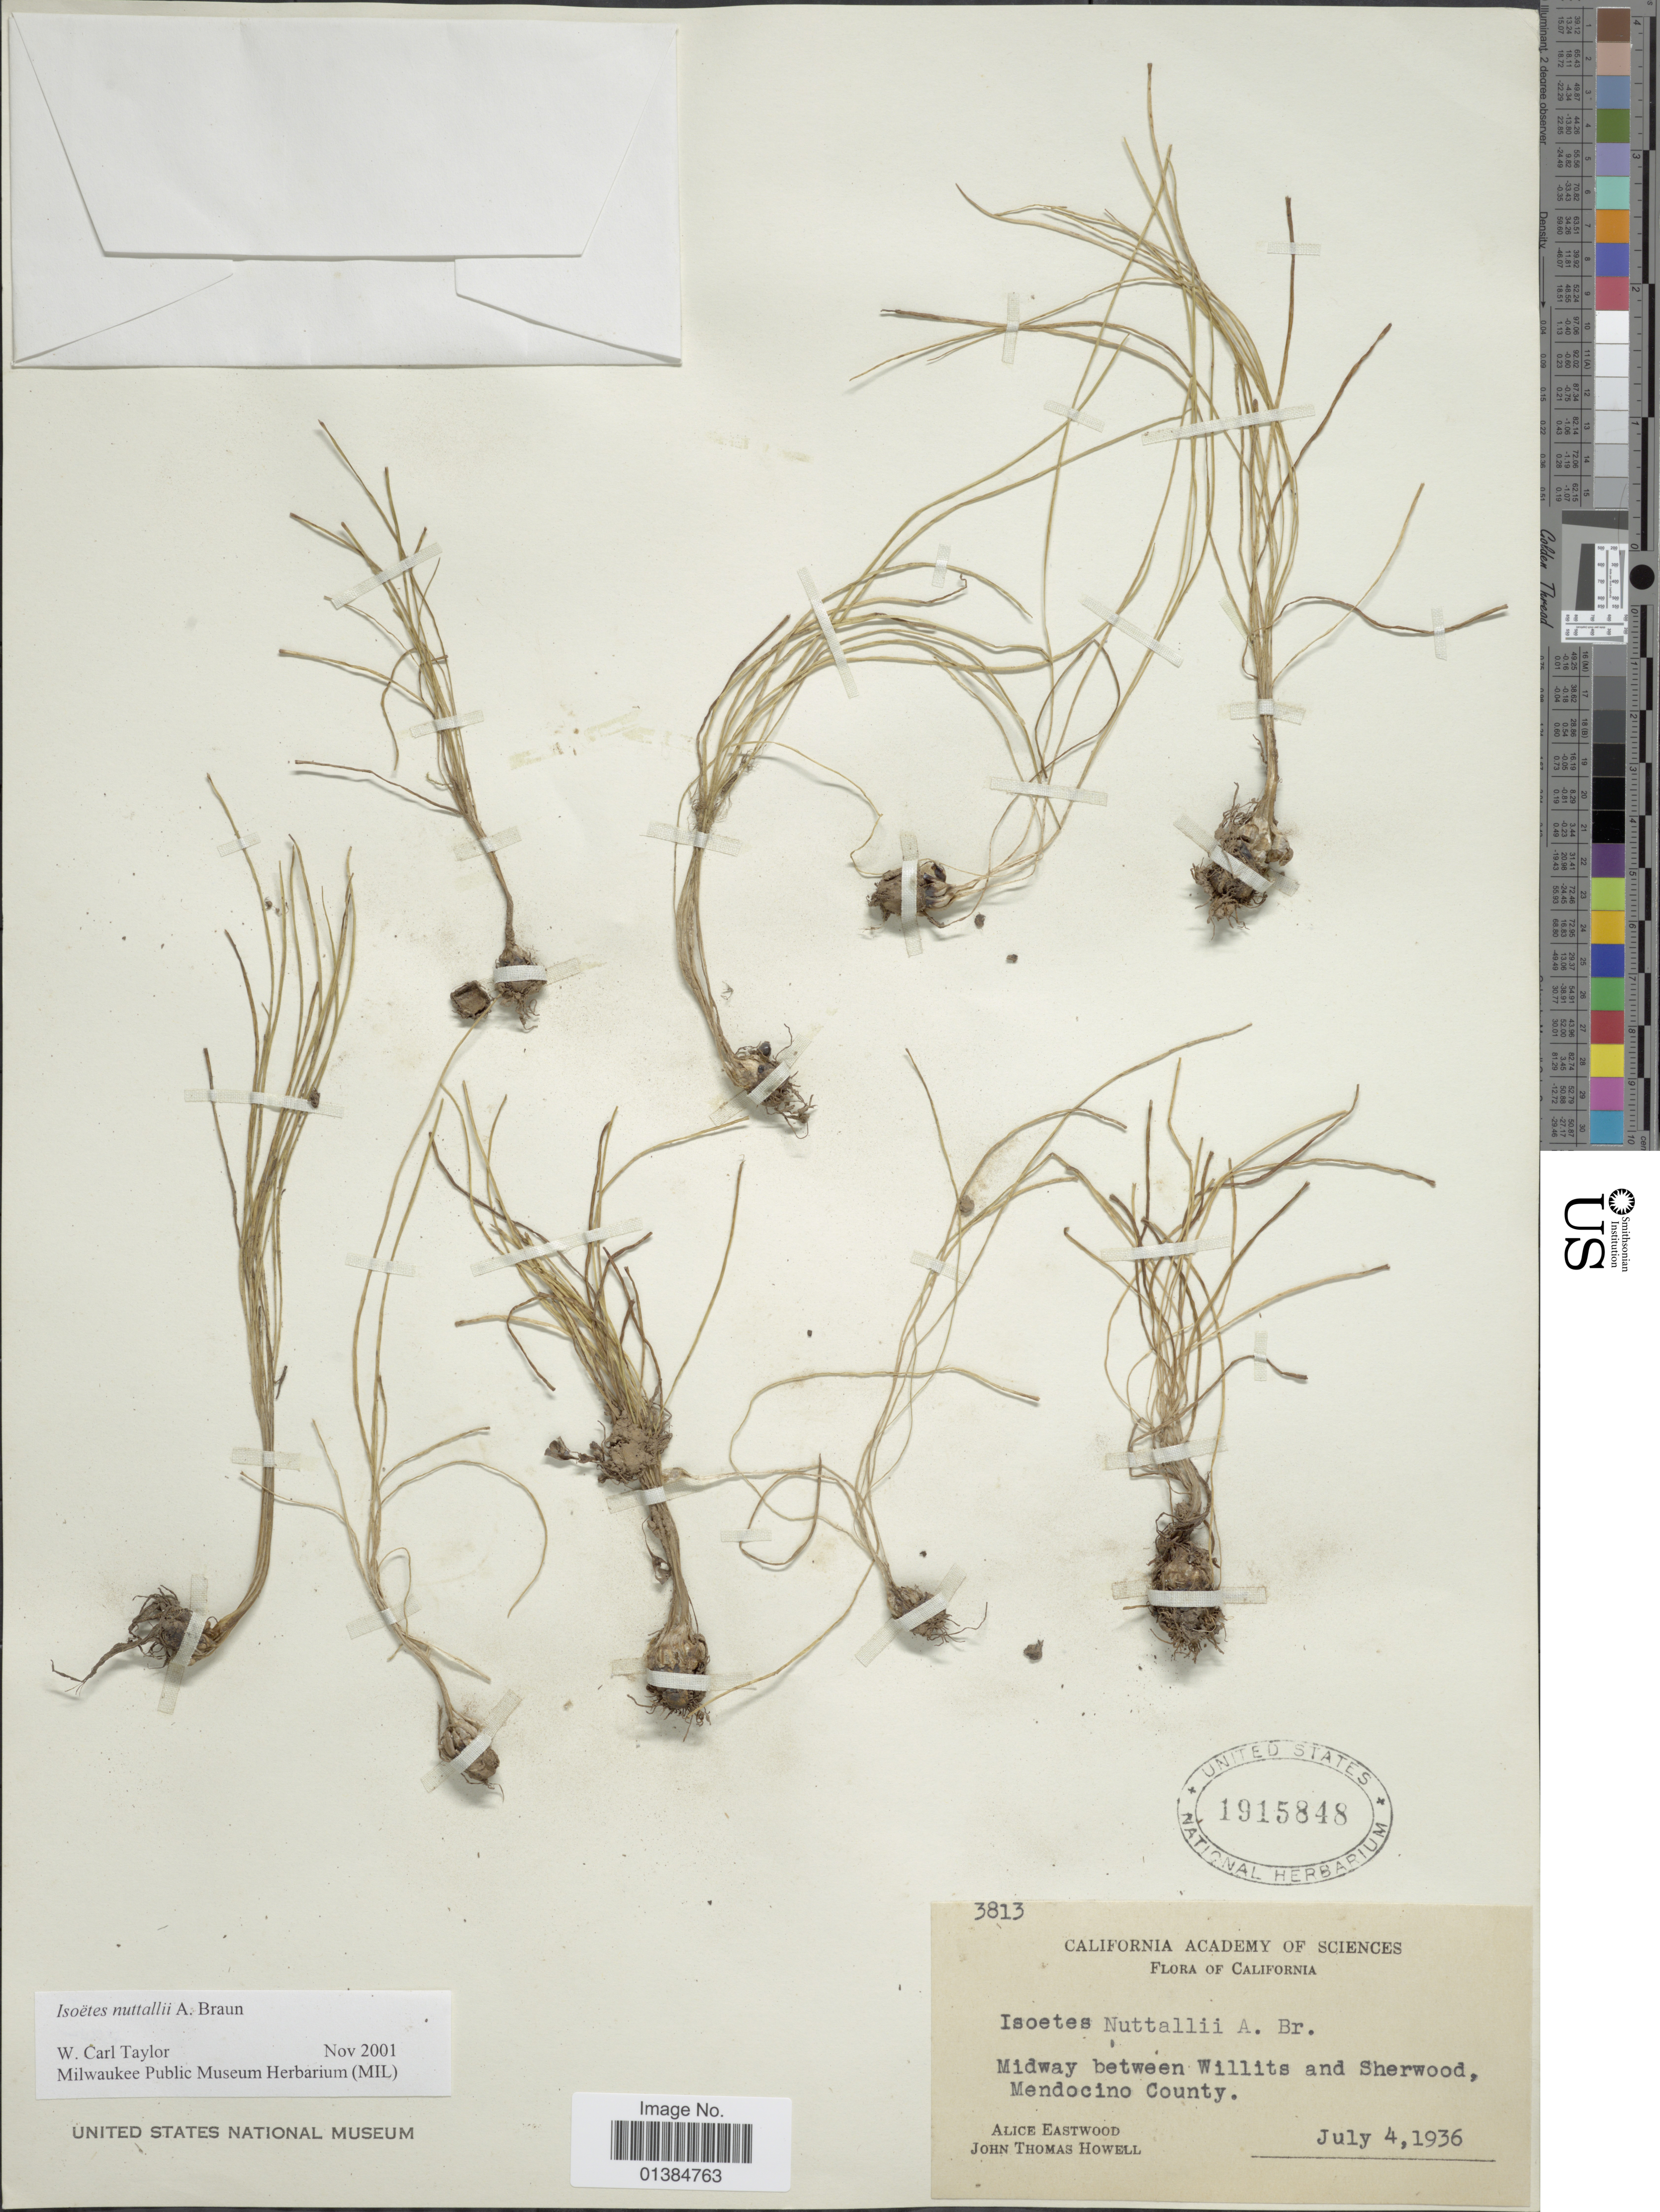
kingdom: Plantae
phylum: Tracheophyta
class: Lycopodiopsida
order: Isoetales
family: Isoetaceae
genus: Isoetes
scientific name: Isoetes nuttallii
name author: A. Braun ex Engelm.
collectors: A. Eastwood & J. T. Howell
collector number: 3813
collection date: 1936-07-04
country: United States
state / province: California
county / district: Mendocino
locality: Midway between Willits and Sherwood, Mendocino County.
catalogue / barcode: US 1915848